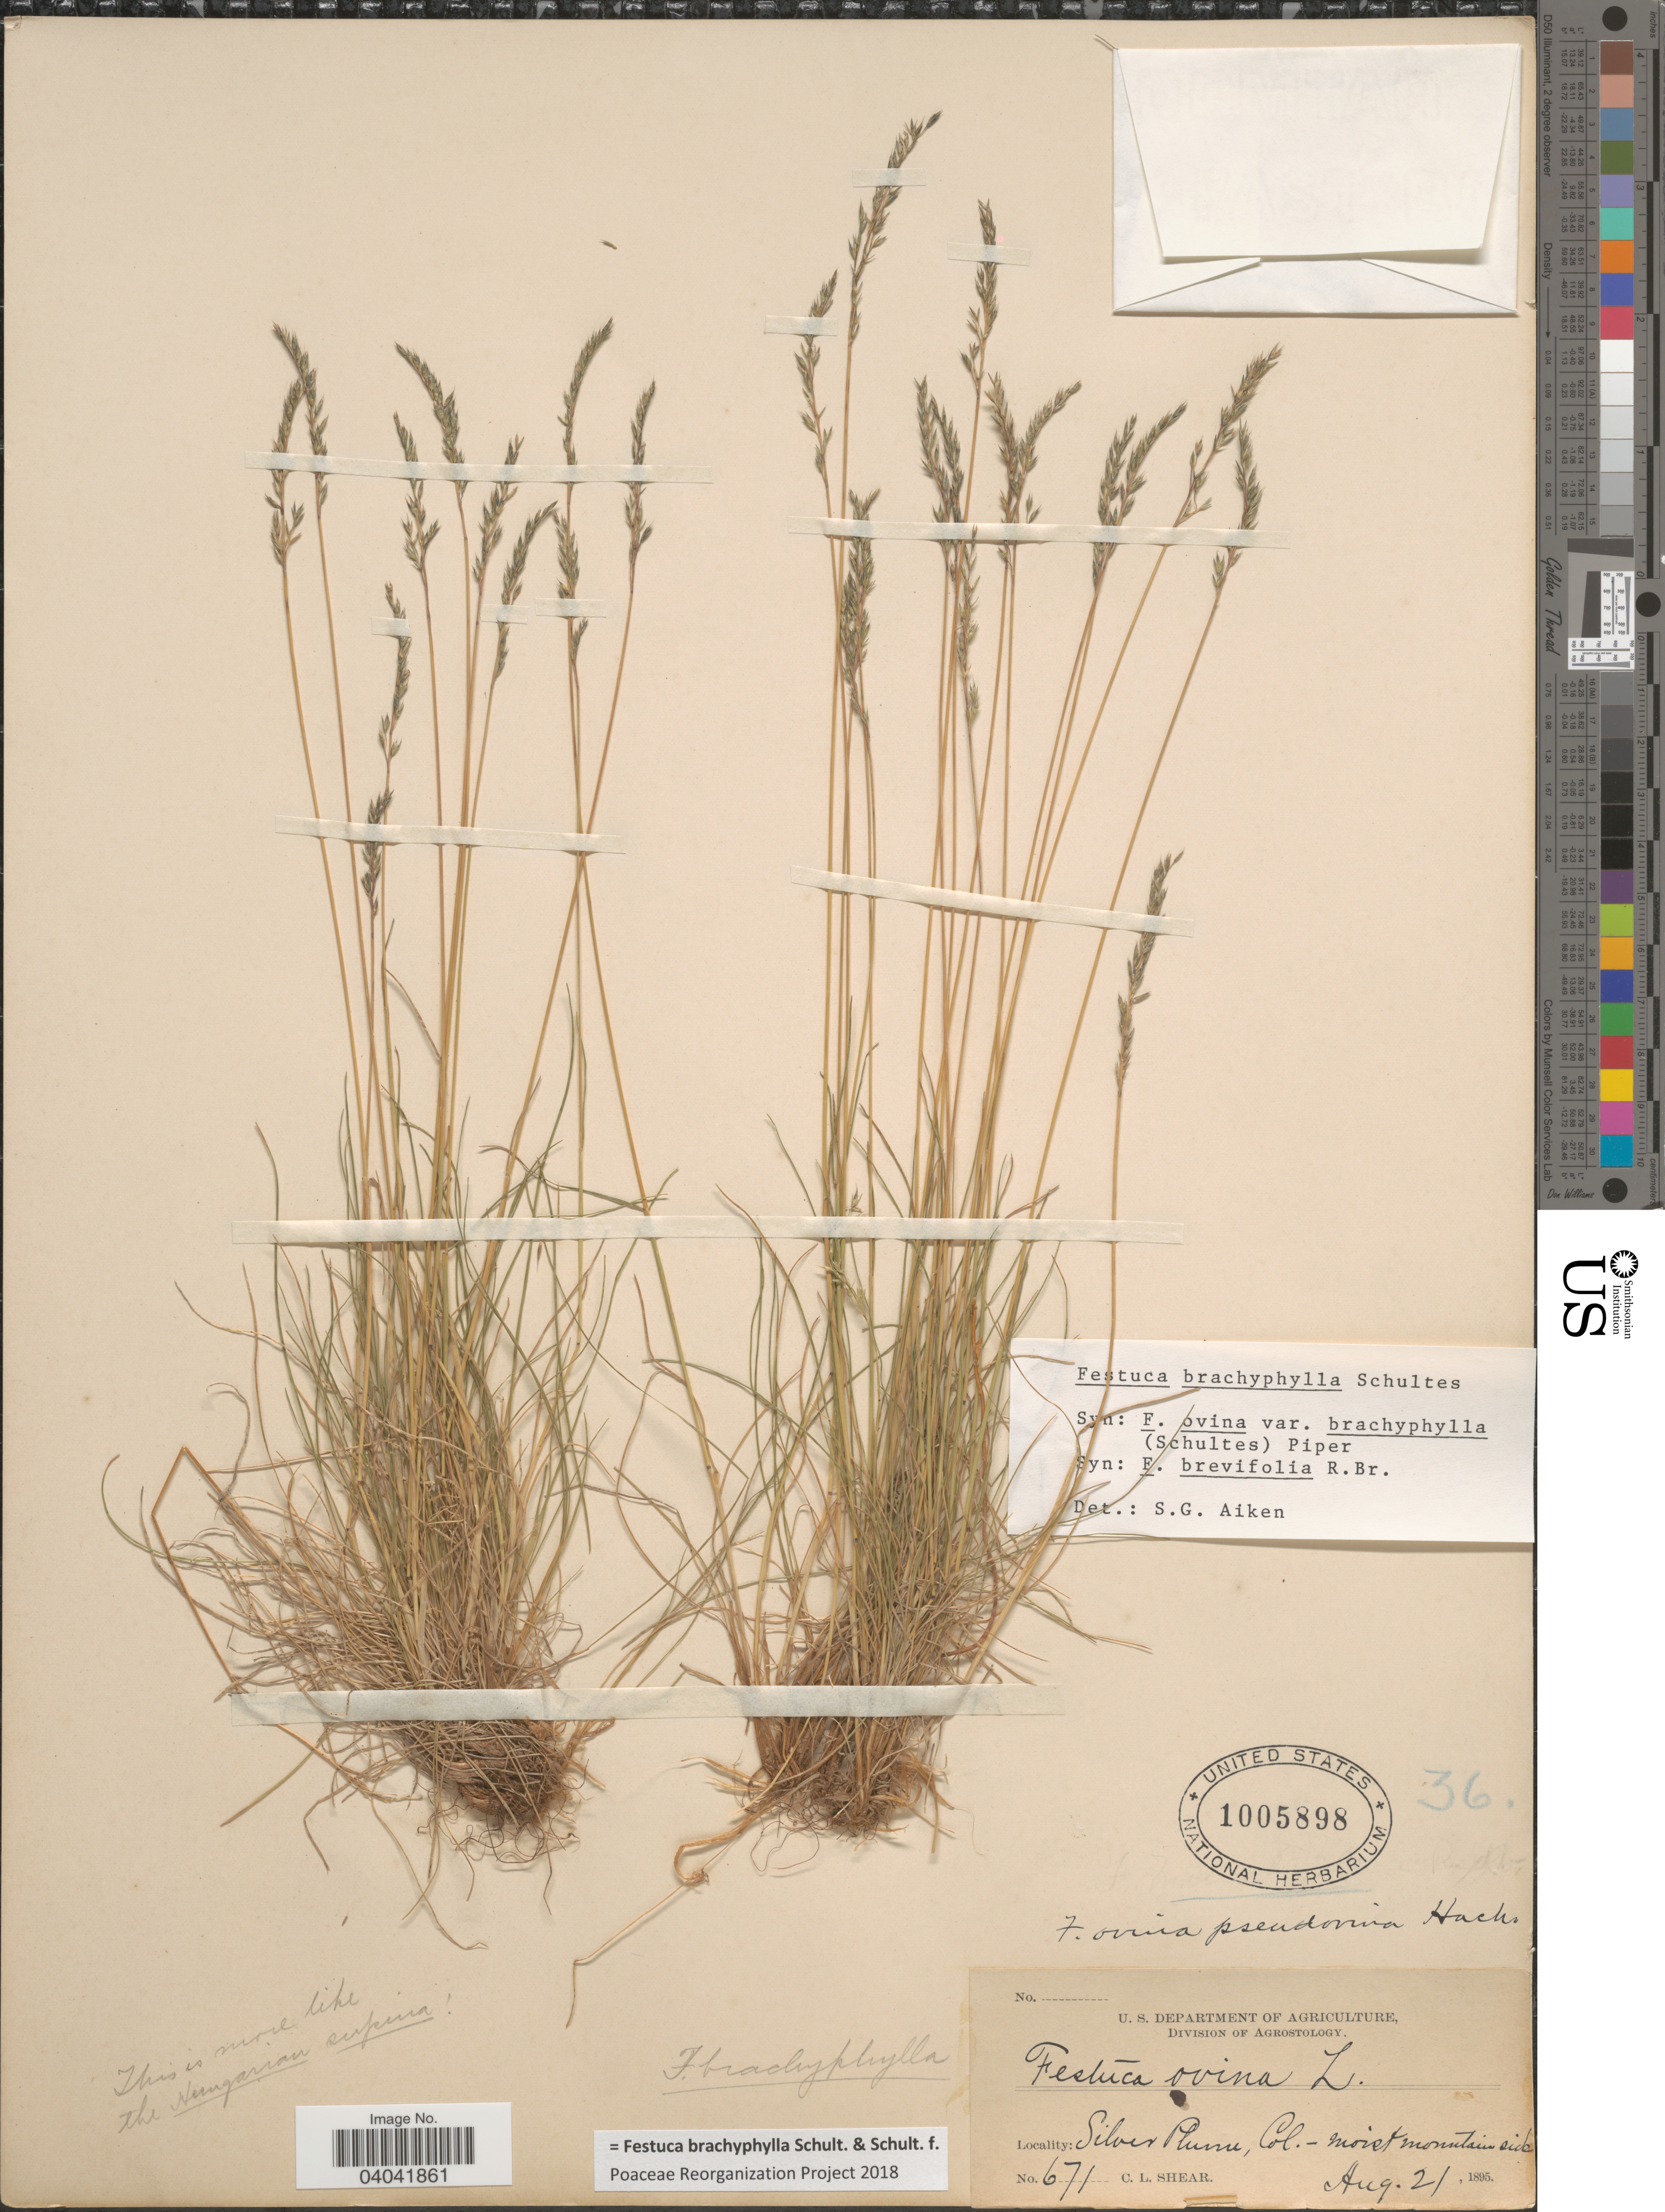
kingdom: Plantae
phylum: Tracheophyta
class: Liliopsida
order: Poales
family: Poaceae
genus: Festuca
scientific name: Festuca brachyphylla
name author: Schult. & Schult. f.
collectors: C. L. Shear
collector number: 671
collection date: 1895-08-21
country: United States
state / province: Colorado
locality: Silver Plum.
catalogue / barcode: US 1005898